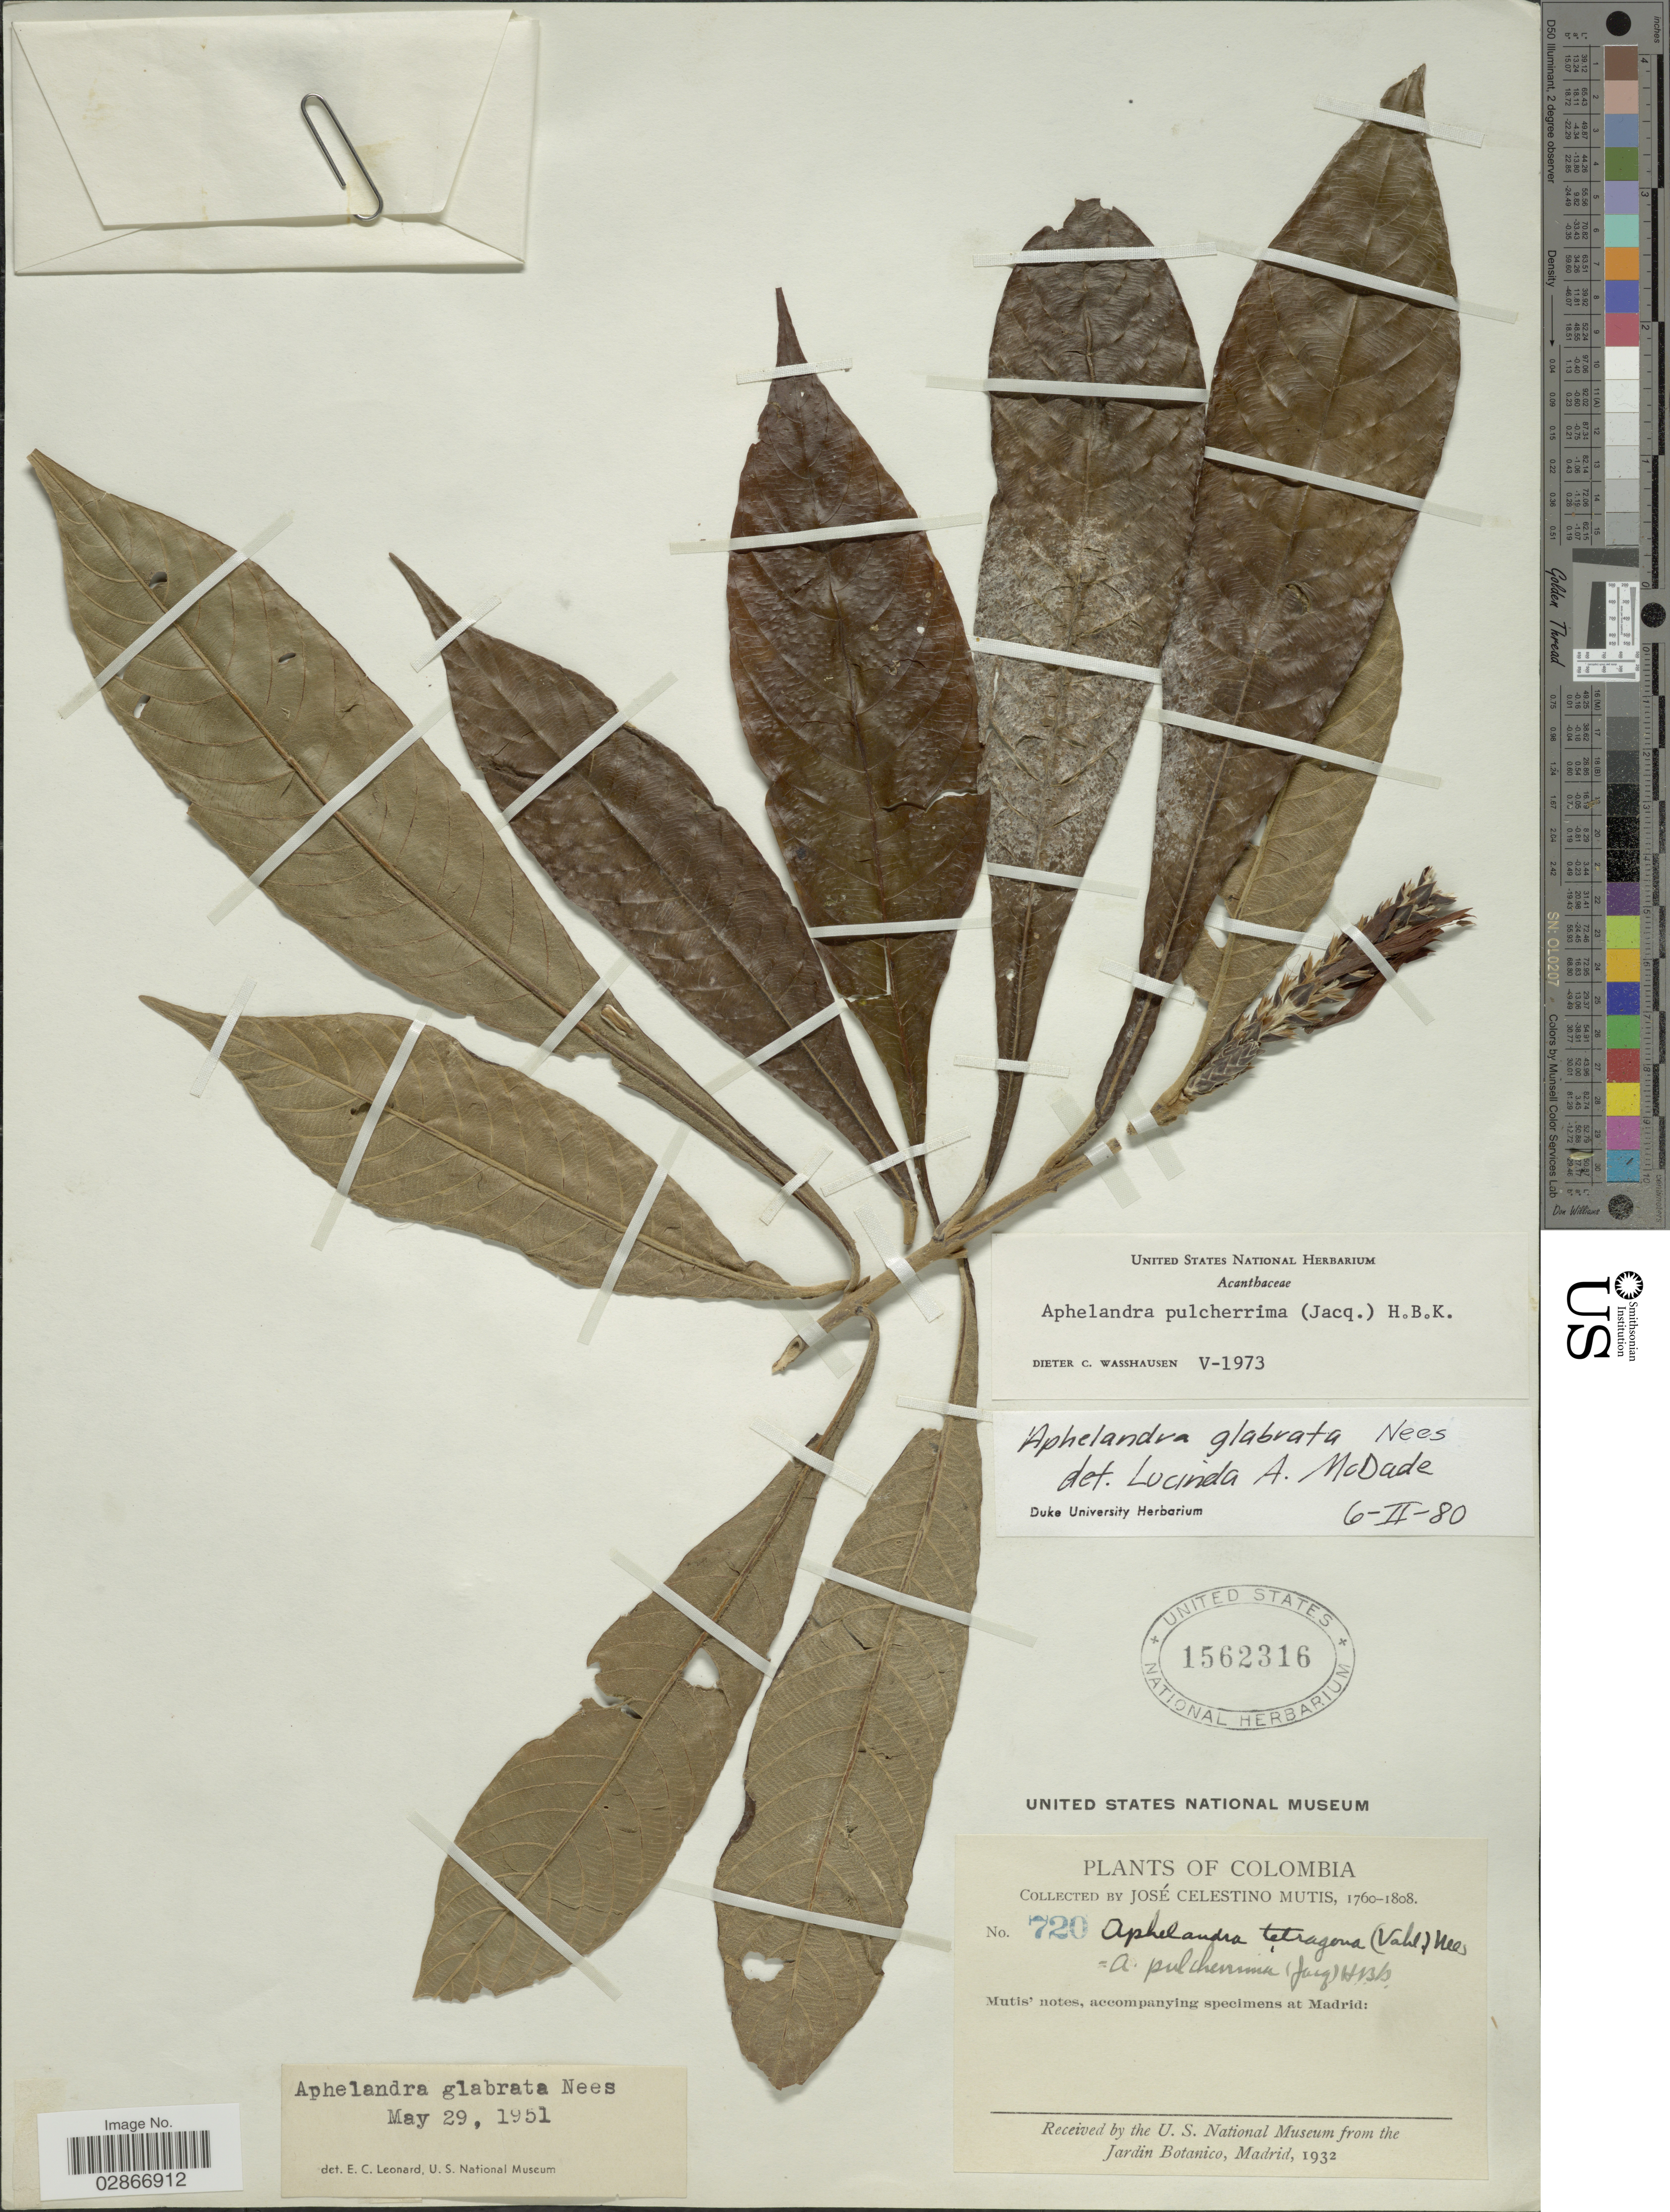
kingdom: Plantae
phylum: Tracheophyta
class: Magnoliopsida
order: Lamiales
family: Acanthaceae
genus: Aphelandra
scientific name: Aphelandra glabrata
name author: Willd. ex Nees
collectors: J. C. B. Mutis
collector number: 720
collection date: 1760/1808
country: Colombia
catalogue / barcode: US 1562316